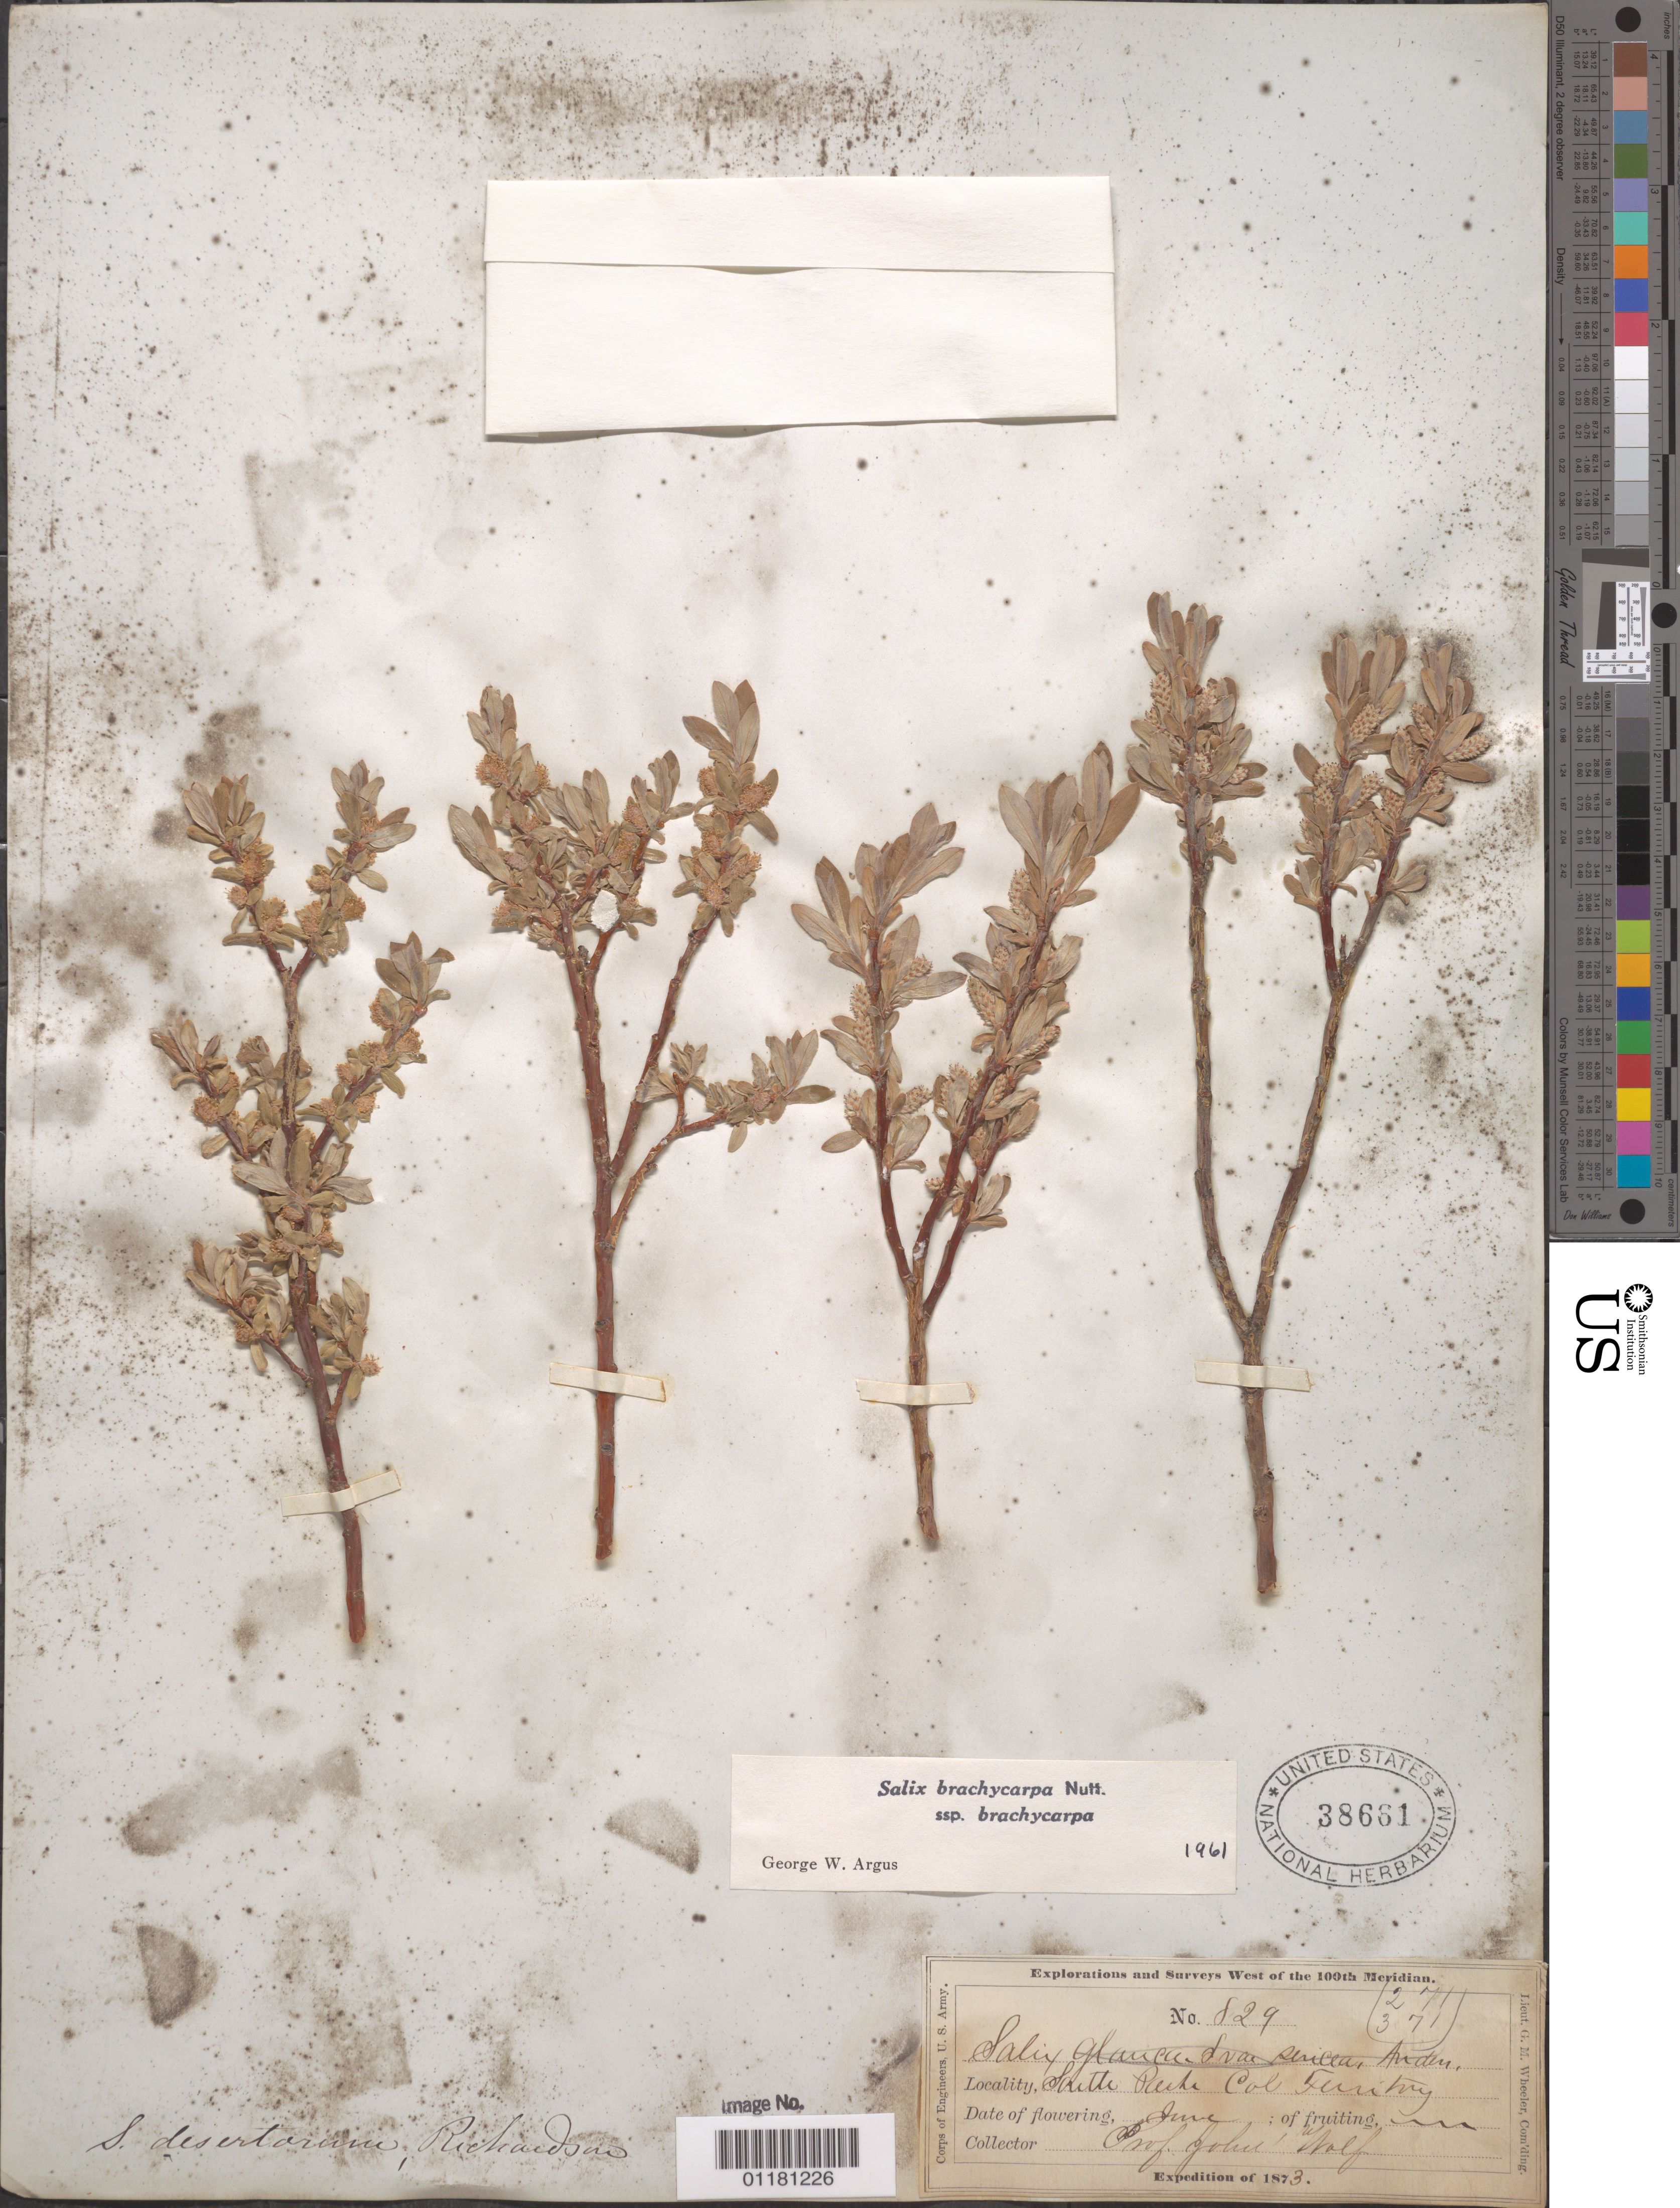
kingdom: Plantae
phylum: Tracheophyta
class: Magnoliopsida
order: Malpighiales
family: Salicaceae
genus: Salix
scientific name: Salix brachycarpa subsp. brachycarpa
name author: Nutt.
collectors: J. Wolf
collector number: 829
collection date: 1873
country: United States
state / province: Colorado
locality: South Park, Col Ter.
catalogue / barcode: US 38681